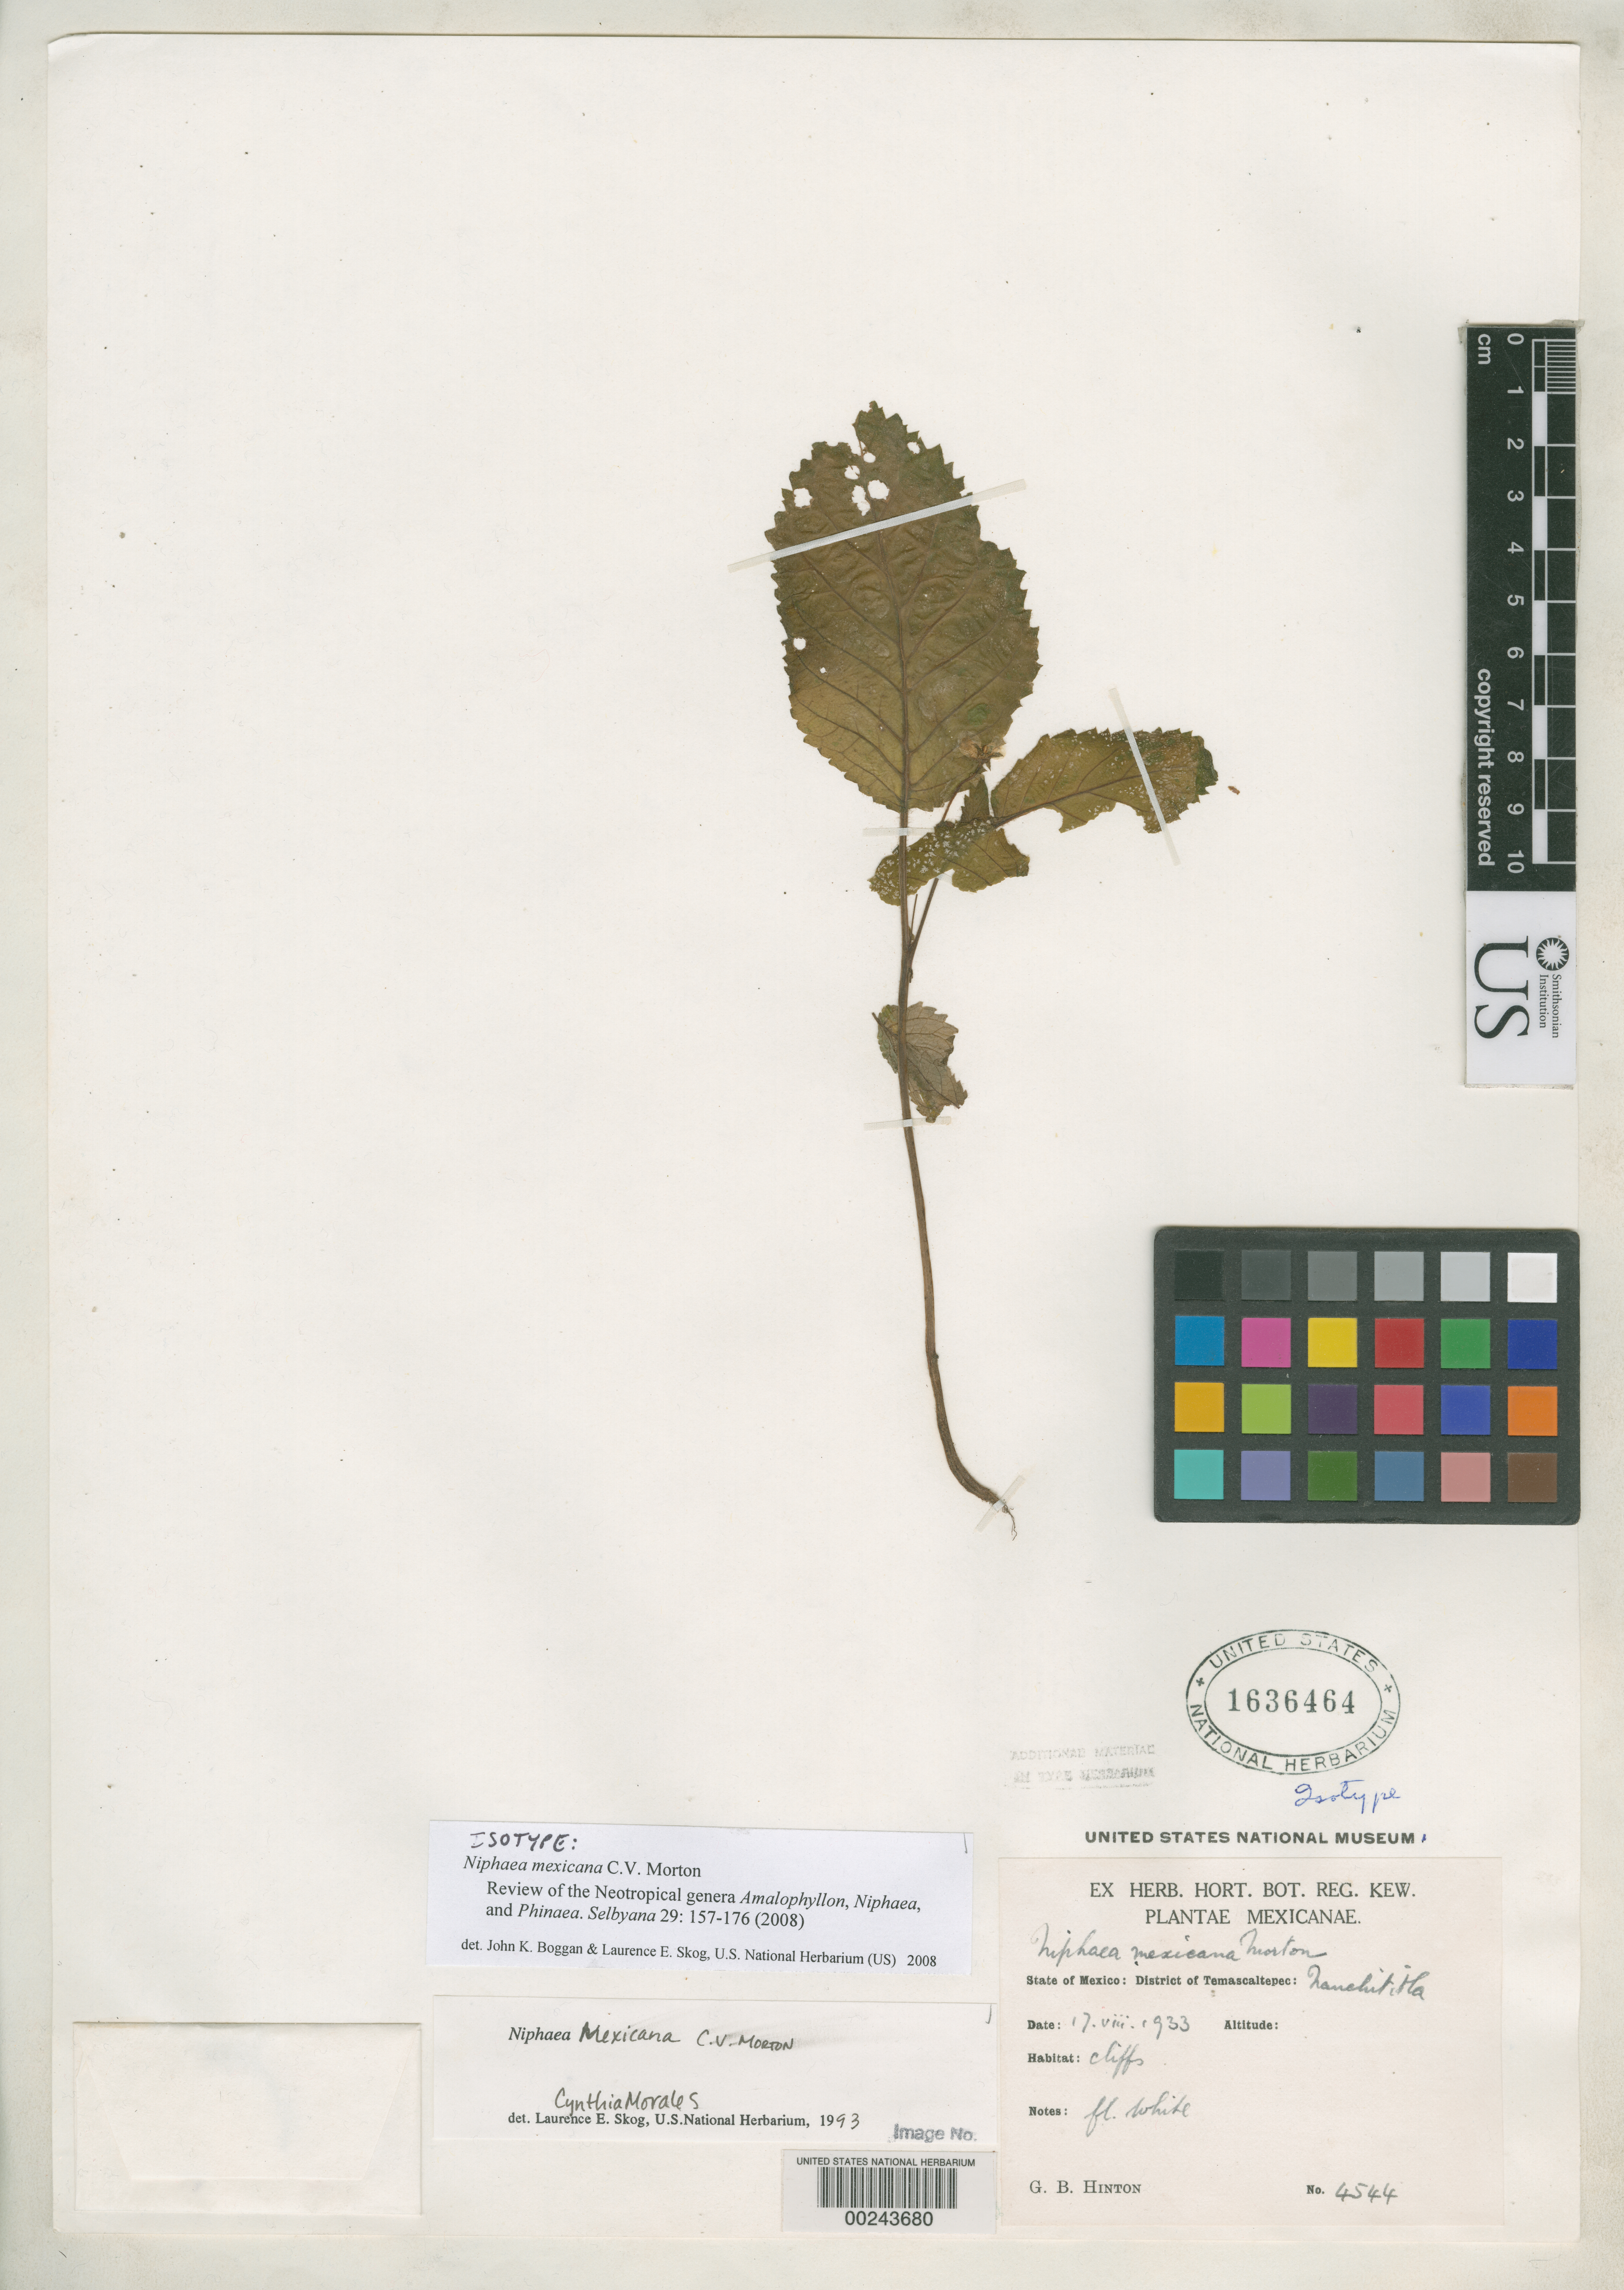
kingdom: Plantae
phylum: Tracheophyta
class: Magnoliopsida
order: Lamiales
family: Gesneriaceae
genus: Niphaea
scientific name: Niphaea mexicana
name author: C.V. Morton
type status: Isotype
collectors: G. B. Hinton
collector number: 4544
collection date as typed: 17 Aug 1933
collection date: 1933-08-17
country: Mexico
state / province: México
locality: State of Mexico: District of Temascaltepec: Nanchititla.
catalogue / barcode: US 1636464